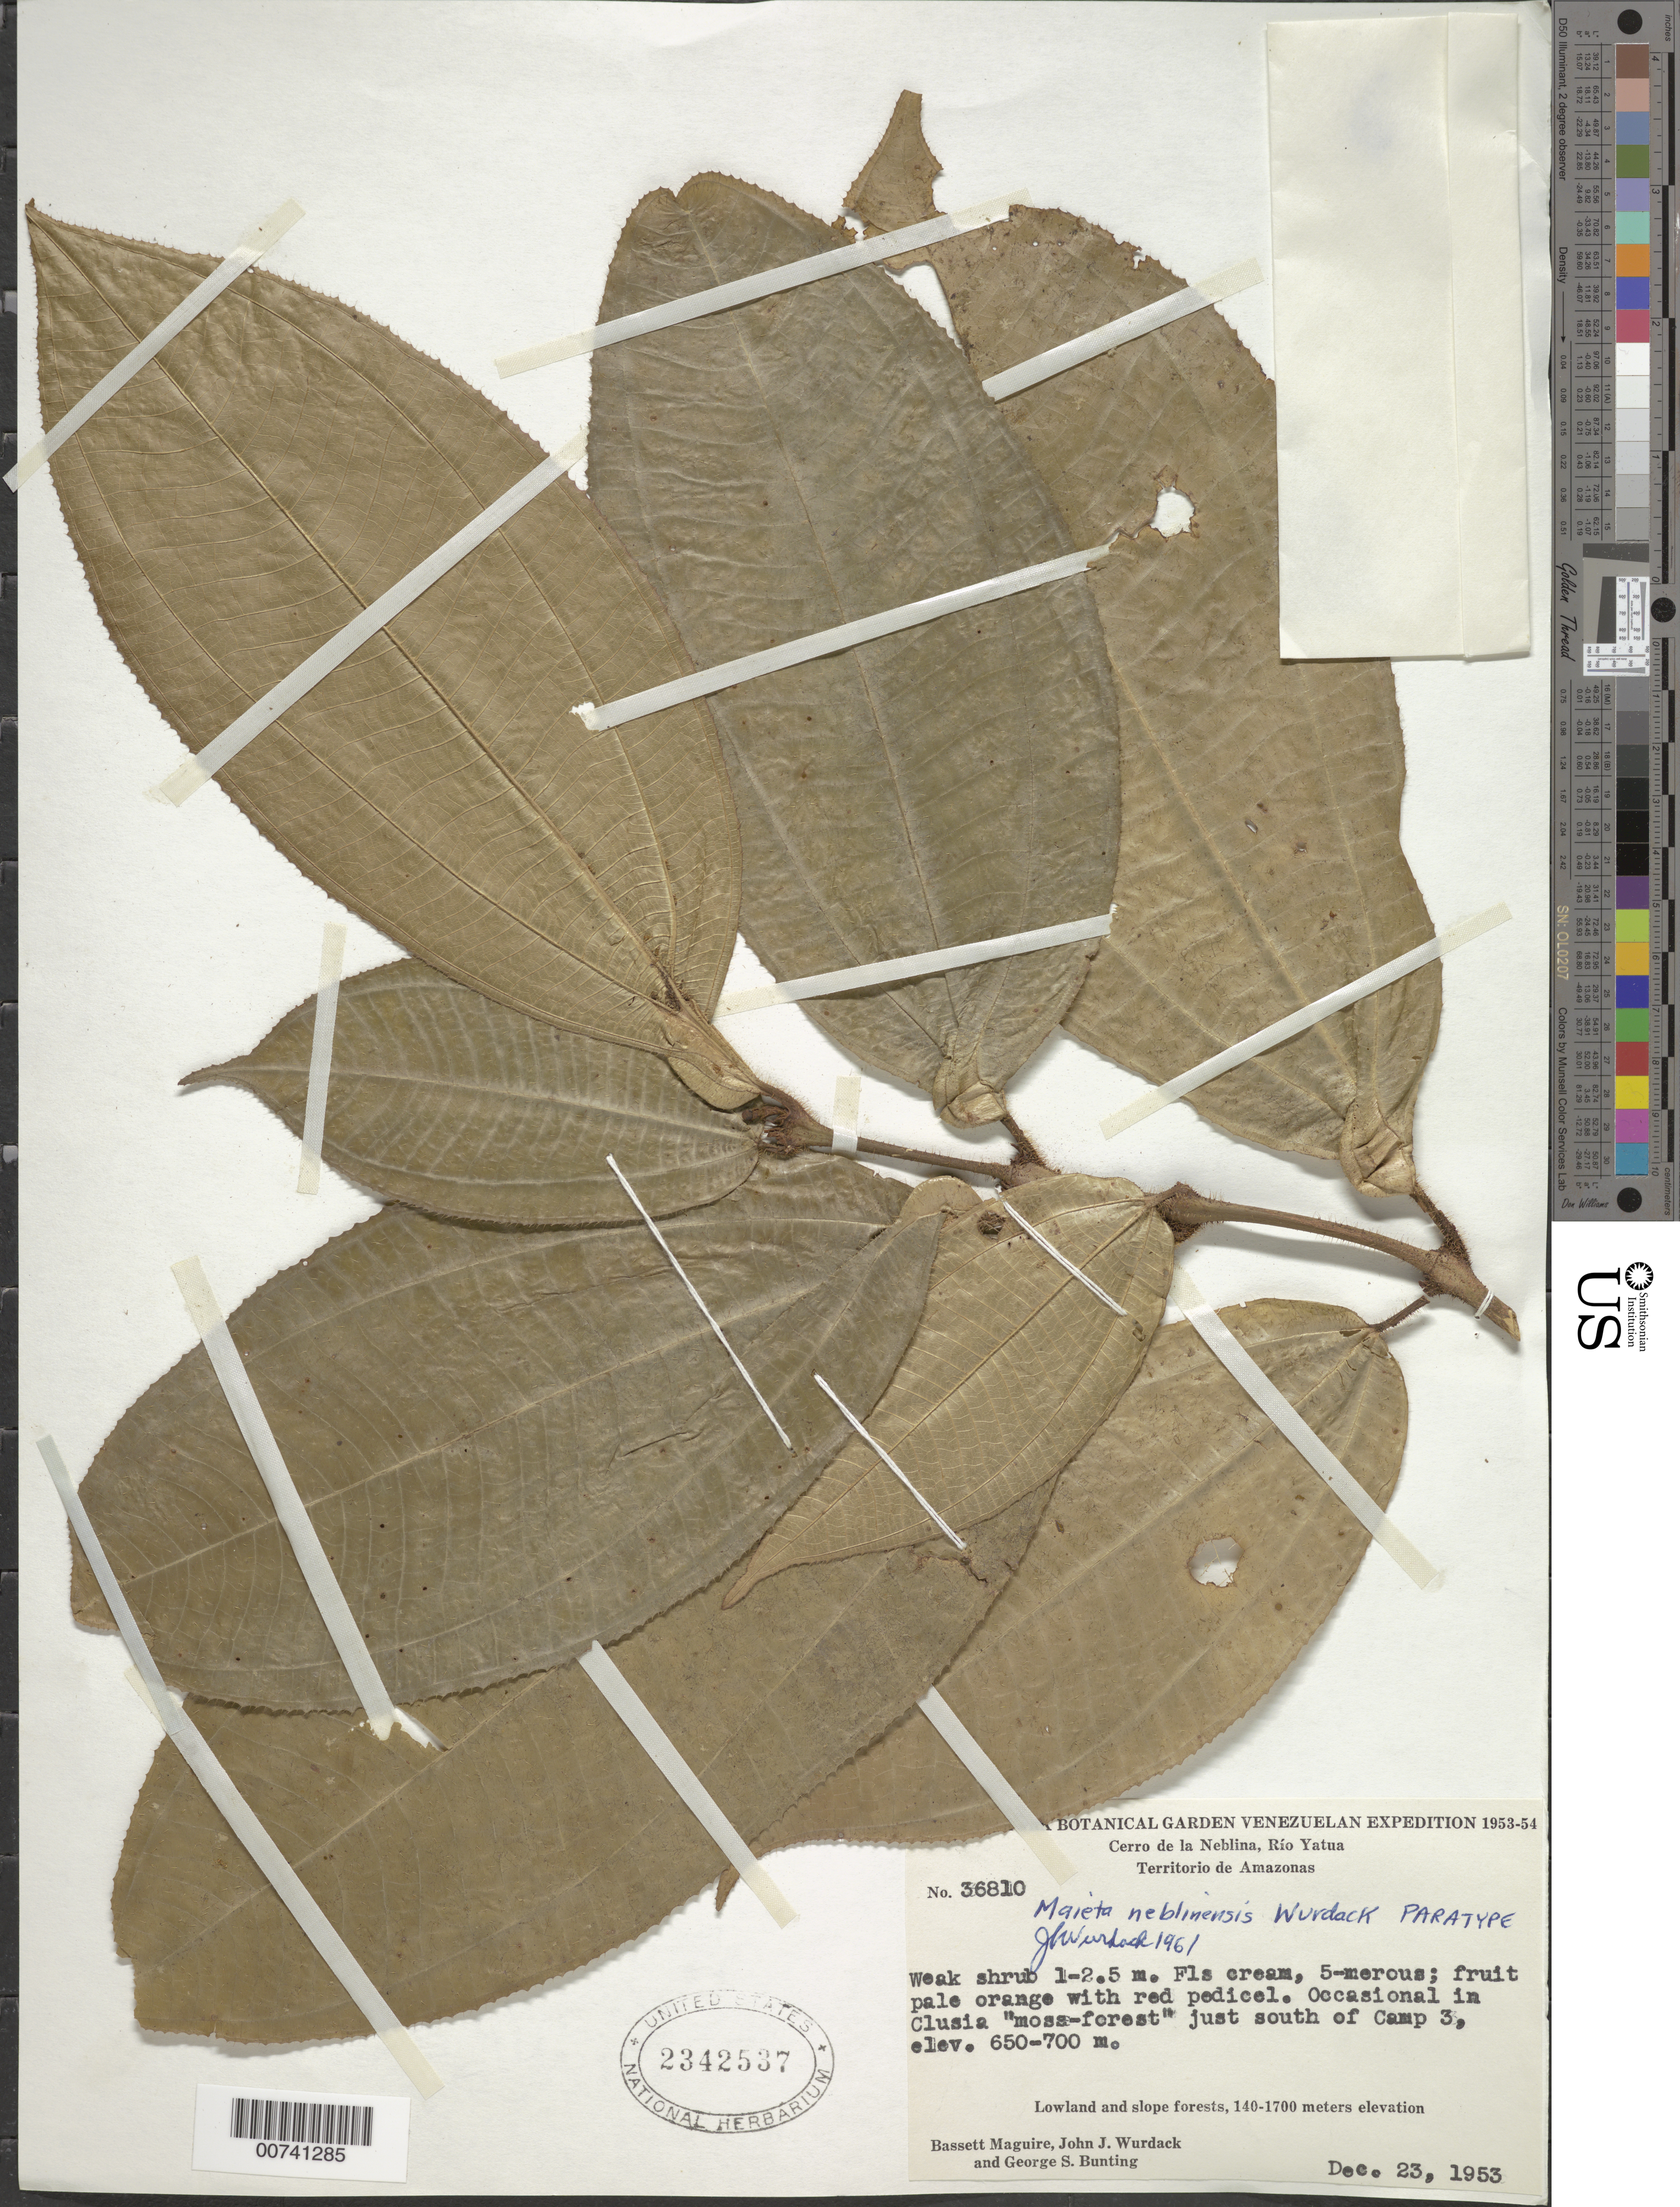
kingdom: Plantae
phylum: Tracheophyta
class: Magnoliopsida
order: Myrtales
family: Melastomataceae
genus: Miconia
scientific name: Miconia alatiflora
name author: Michelang.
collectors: B. Maguire, J. J. Wurdack & G. S. Bunting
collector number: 36810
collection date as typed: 23-Dec-53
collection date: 1953-12-23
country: Venezuela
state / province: Amazonas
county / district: Río Negro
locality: Cerro de la Neblina, Río Yatua, S of Camp 3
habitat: Lowland & slope forests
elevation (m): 650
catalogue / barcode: US 2342537